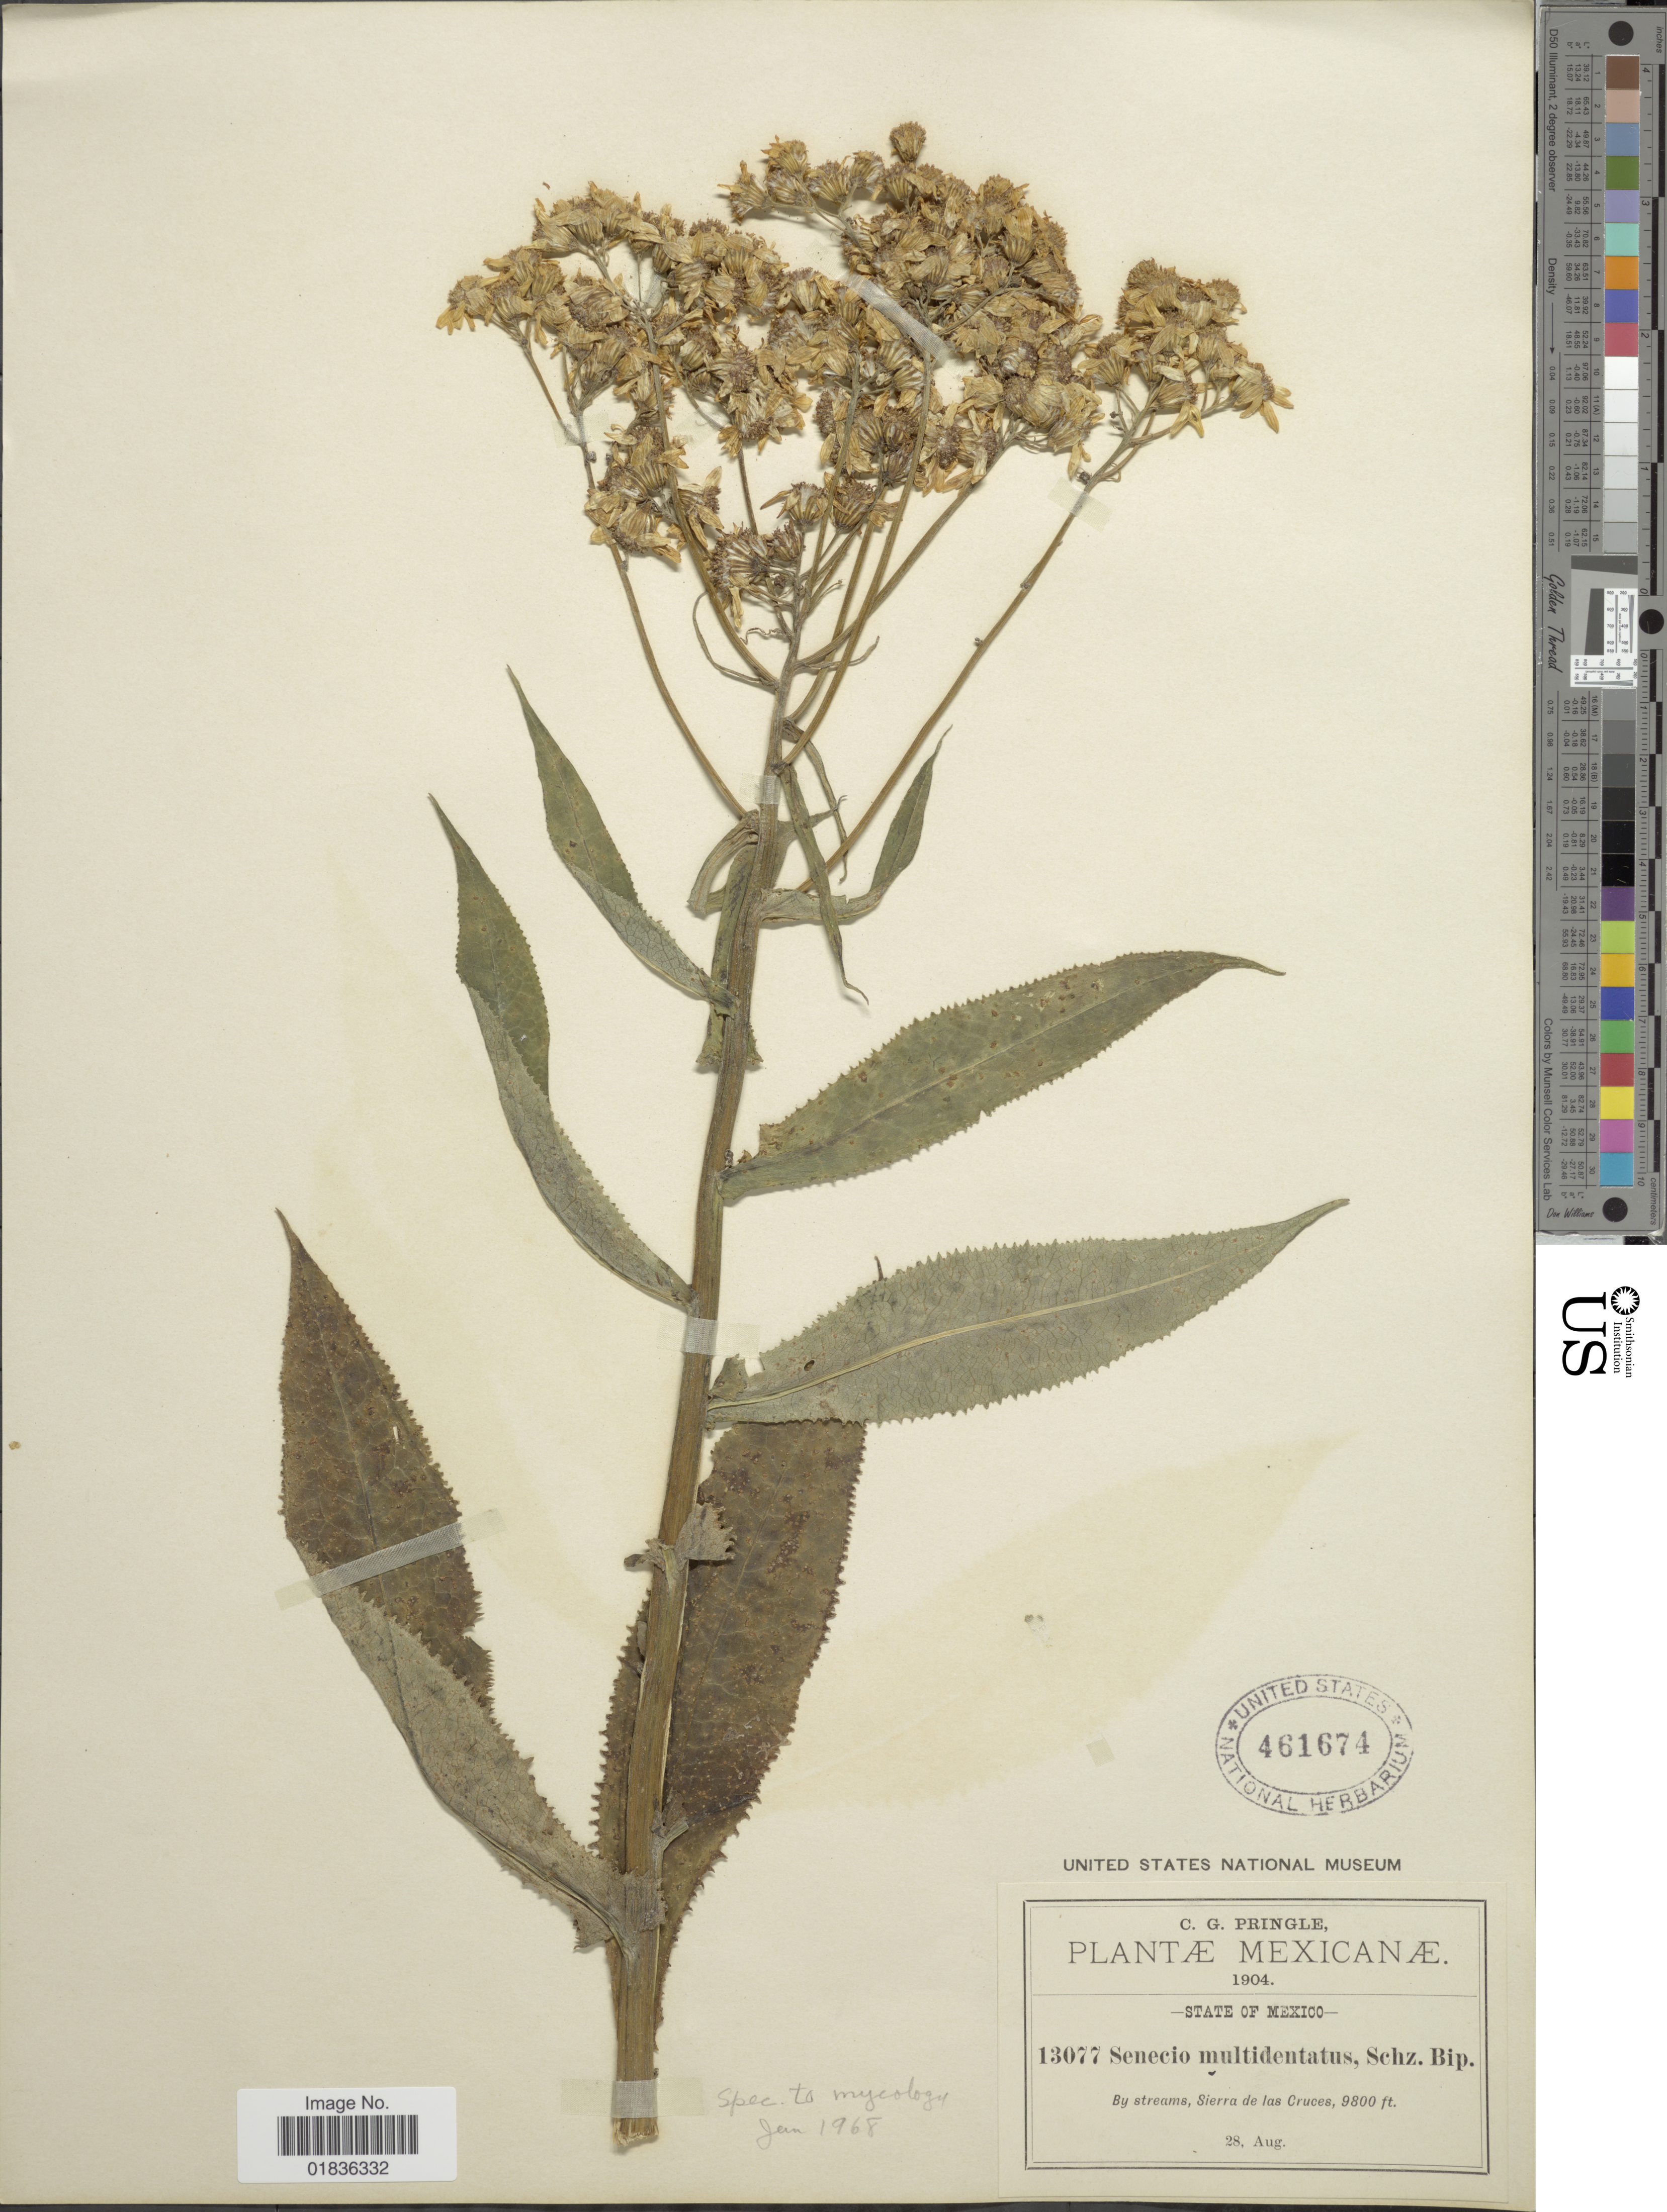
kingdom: Plantae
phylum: Tracheophyta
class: Magnoliopsida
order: Asterales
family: Asteraceae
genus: Senecio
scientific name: Senecio multidentatus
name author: Sch. Bip. ex Hemsl.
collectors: C. G. Pringle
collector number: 13077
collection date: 1904-08-28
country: Mexico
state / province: México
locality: By streams, Siera de las Cruces.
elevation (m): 2987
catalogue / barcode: US 461674